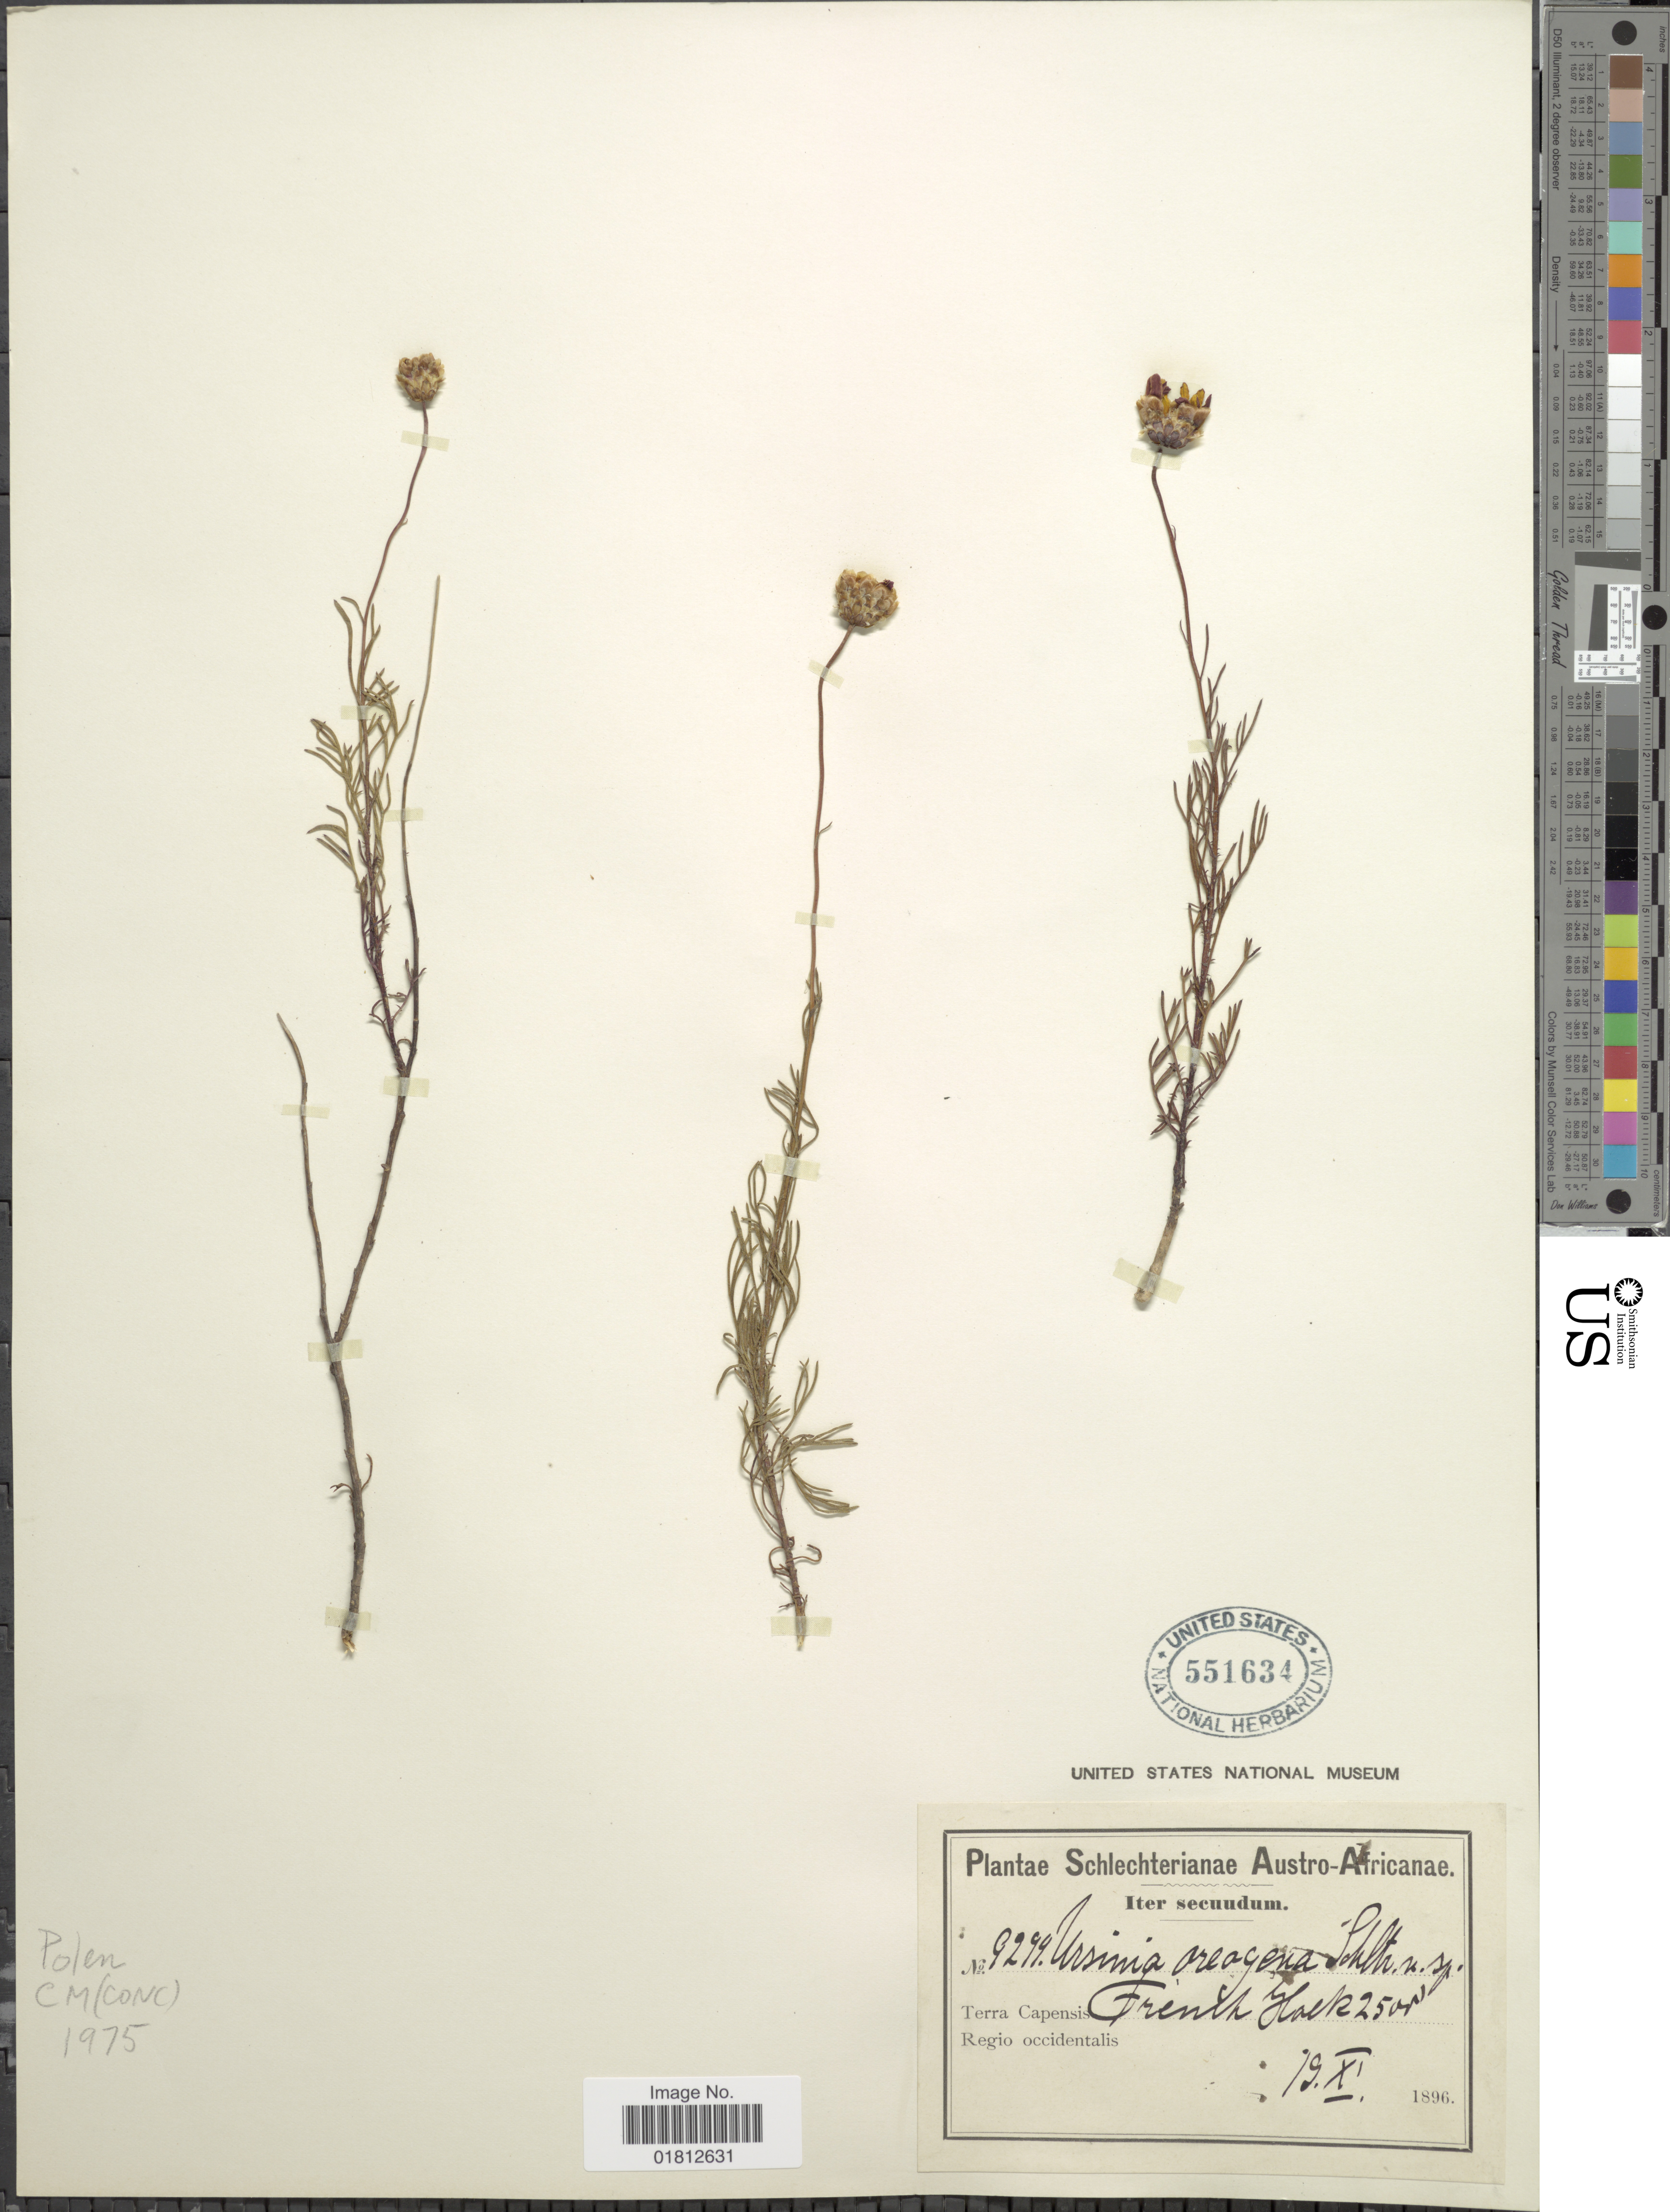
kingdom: Plantae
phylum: Tracheophyta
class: Magnoliopsida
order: Asterales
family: Asteraceae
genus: Ursinia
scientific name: Ursinia oreogena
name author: Schltr. ex Prassler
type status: Isotype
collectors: Schlechter, --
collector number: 9294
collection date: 1896-11-19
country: South Africa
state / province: Western Cape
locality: Franschhoek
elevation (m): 762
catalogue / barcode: US 551634